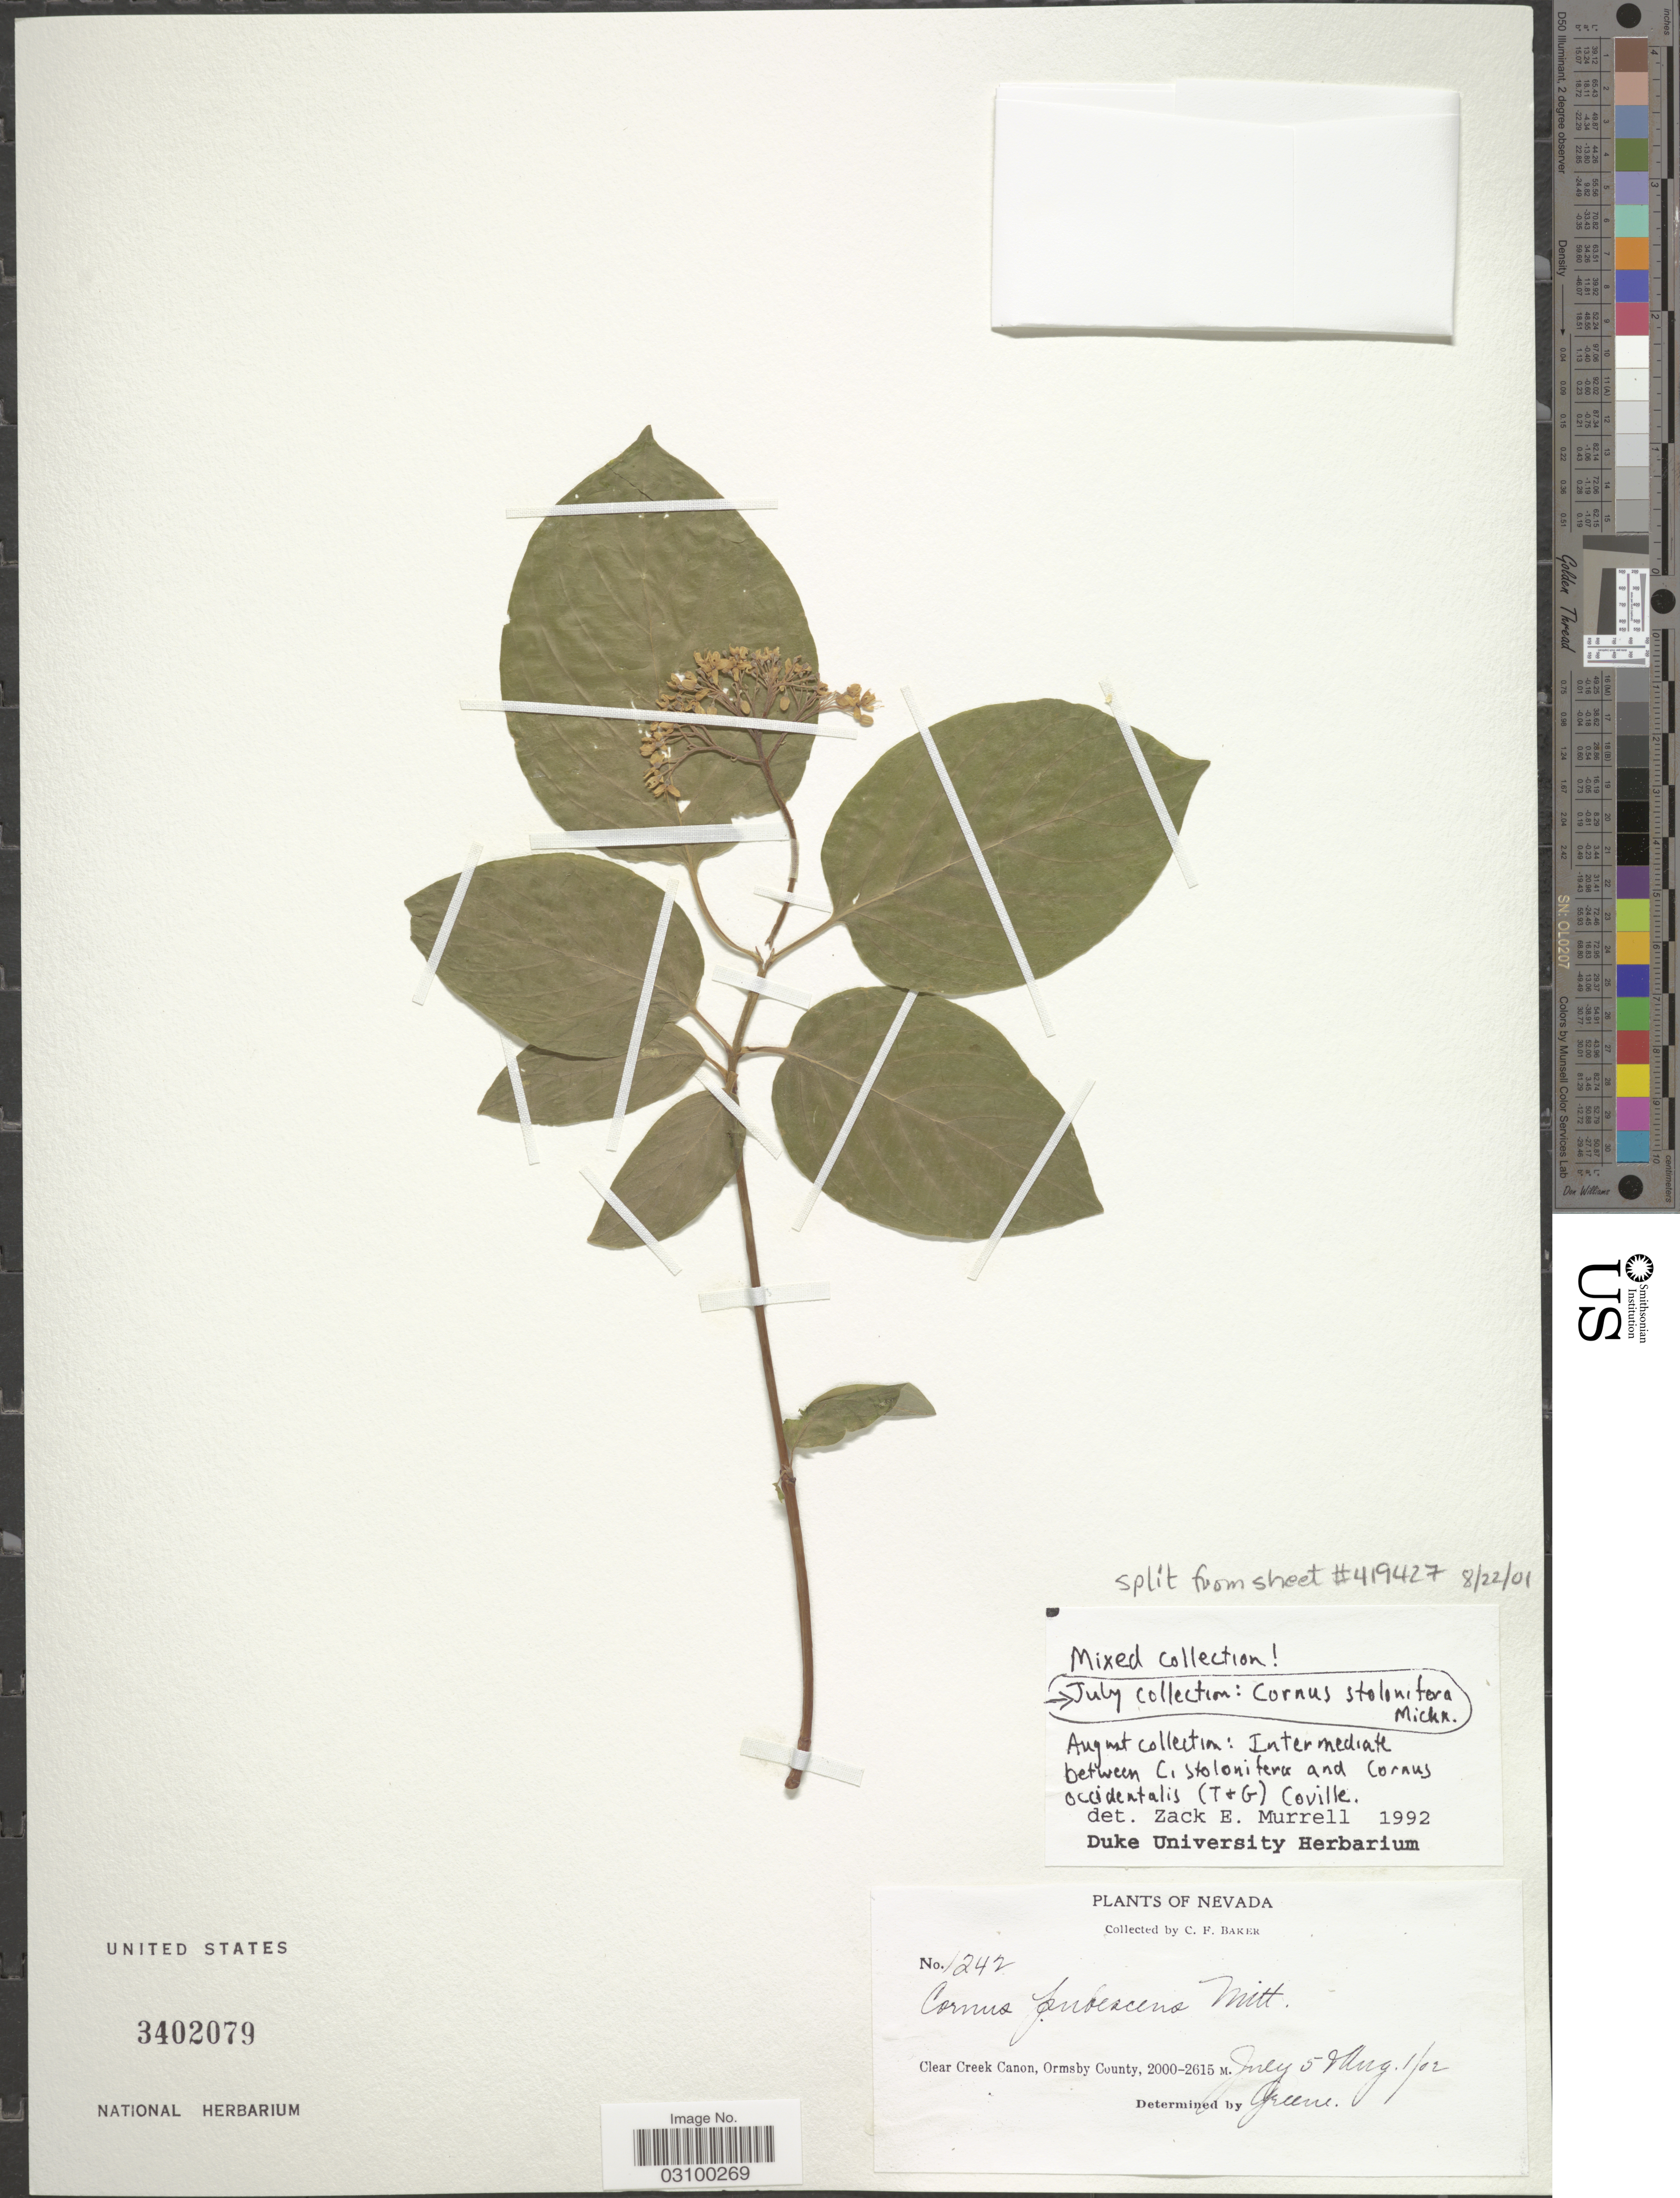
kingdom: Plantae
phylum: Tracheophyta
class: Magnoliopsida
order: Cornales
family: Cornaceae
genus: Cornus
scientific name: Cornus sericea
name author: L.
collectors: C. F. Baker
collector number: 1242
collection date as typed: Transcribed d/m/y: 5/7/2 to 1/8/2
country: United States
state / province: Nevada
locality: Clear Creek Canon, Ormsby County.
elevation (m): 2000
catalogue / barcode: US 3402079